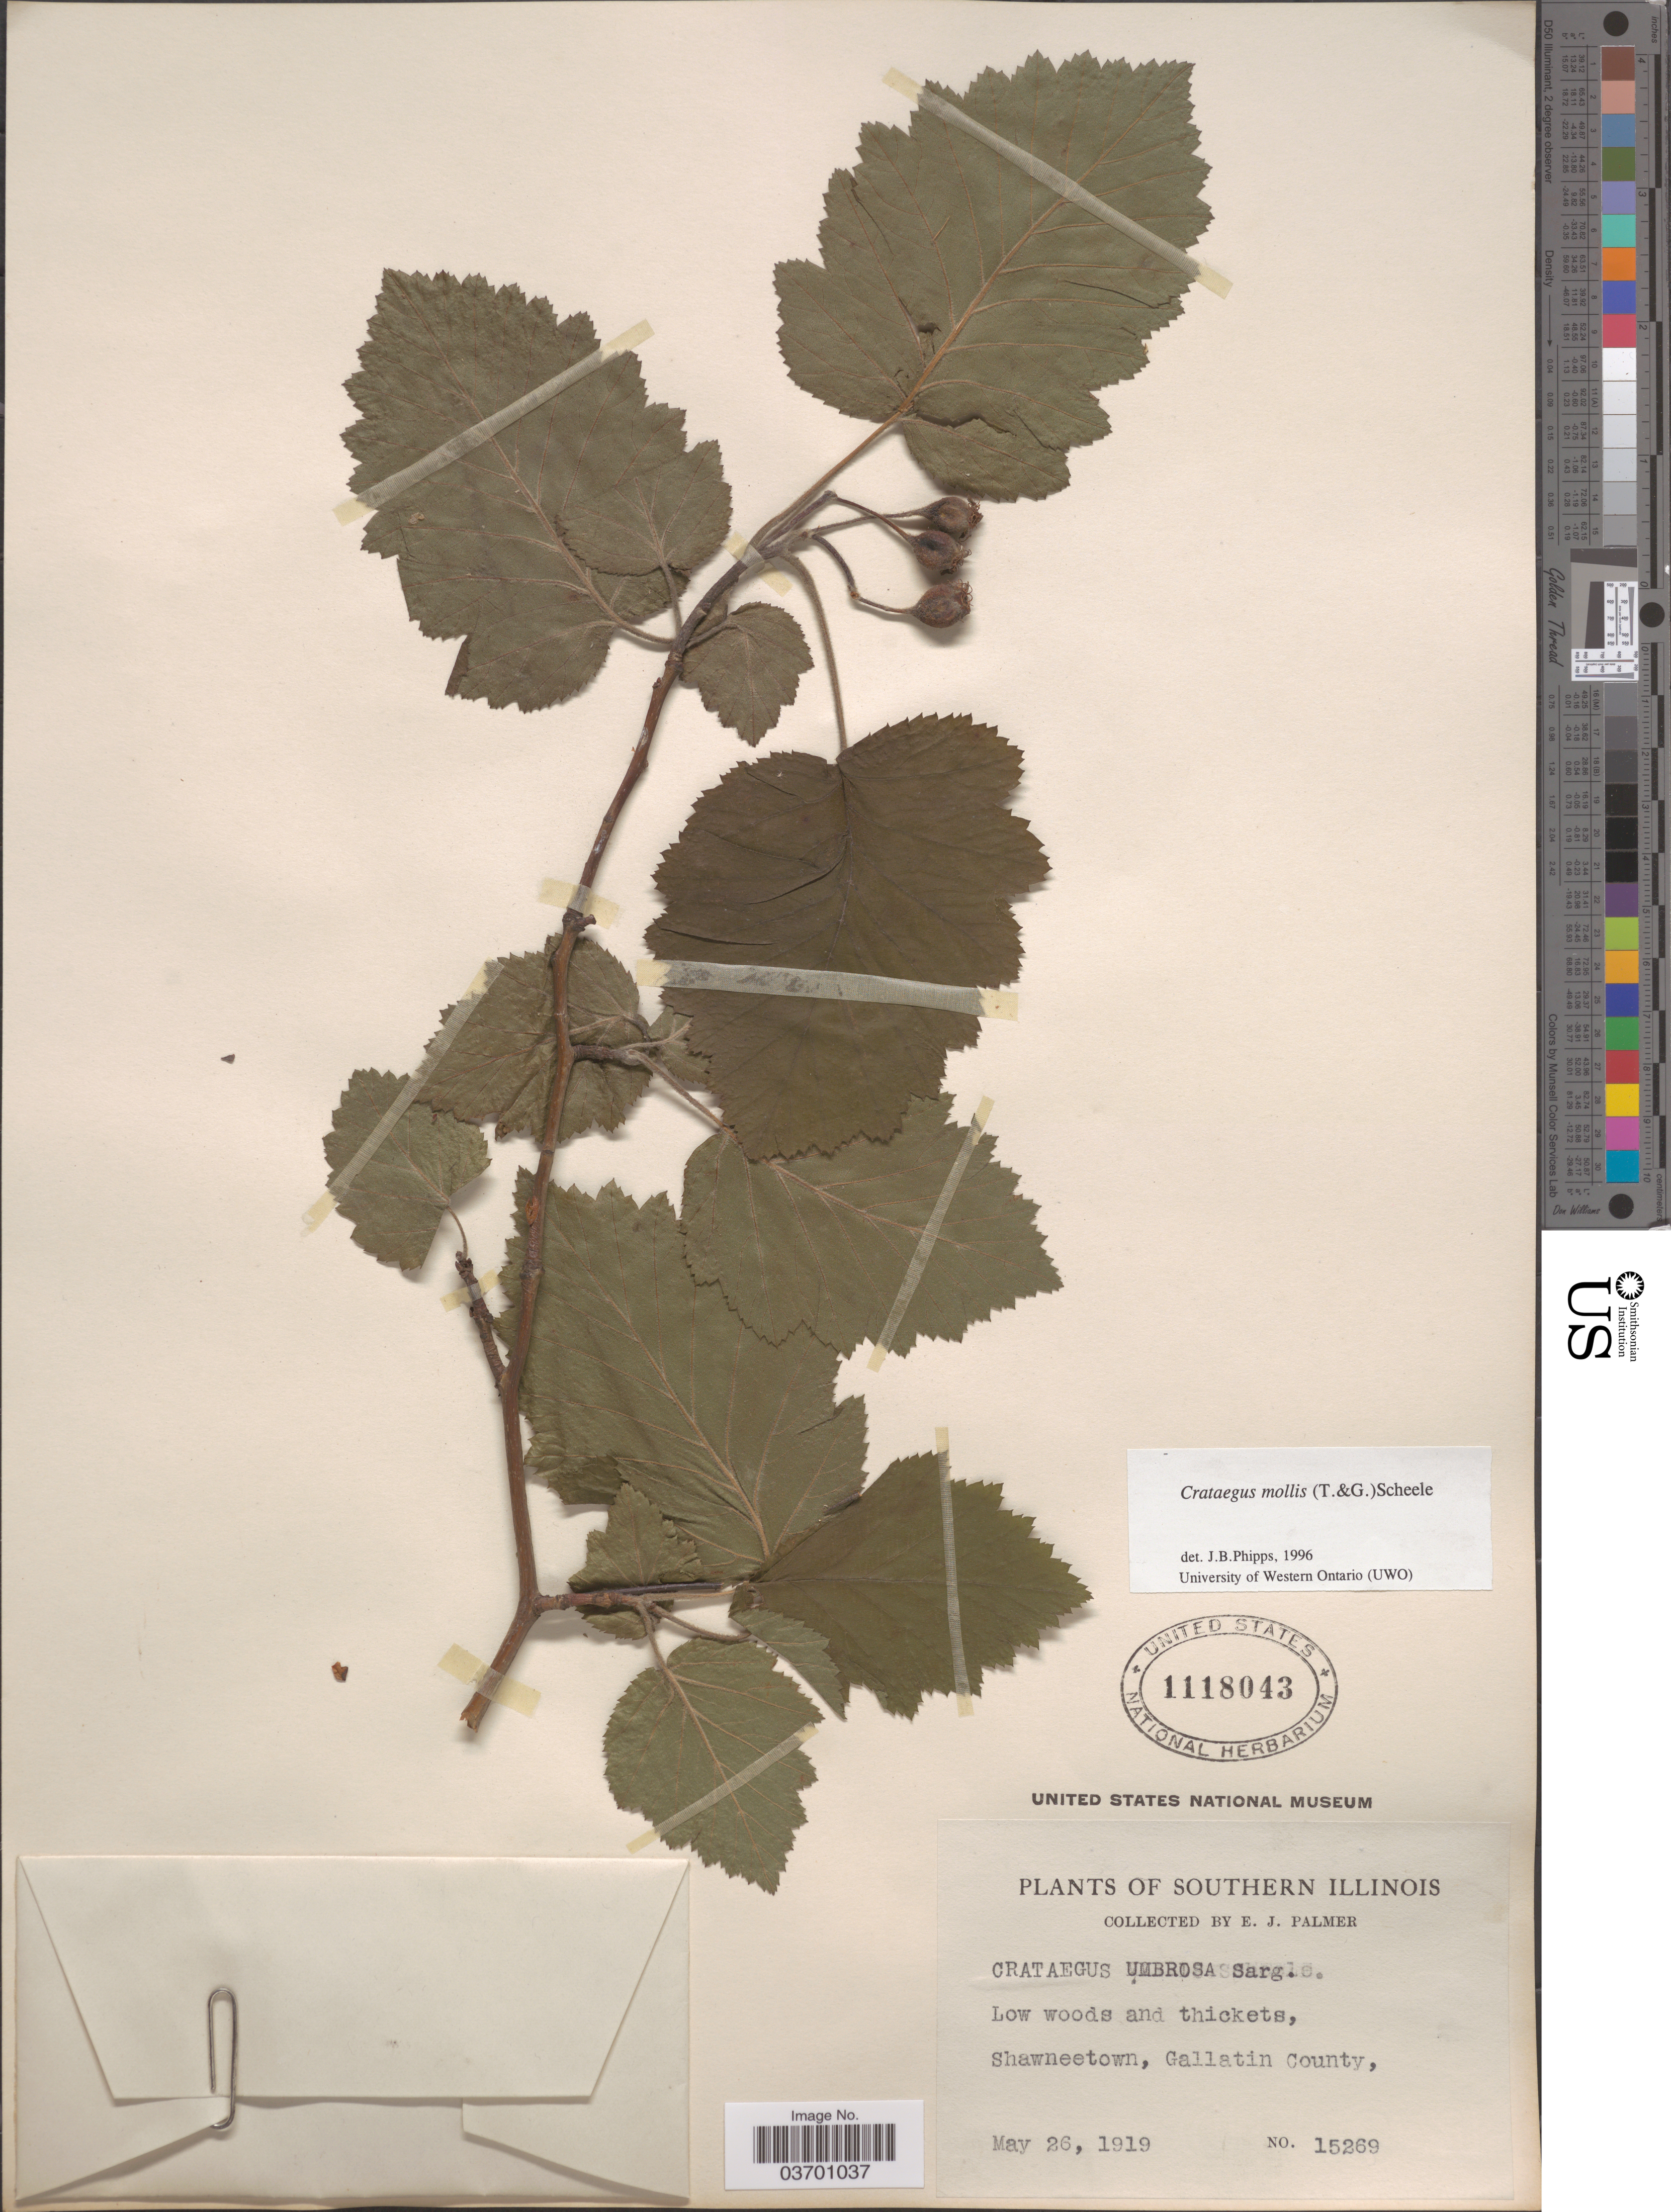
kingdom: Plantae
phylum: Tracheophyta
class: Magnoliopsida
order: Rosales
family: Rosaceae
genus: Crataegus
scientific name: Crataegus mollis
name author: (Torr. & A. Gray) Scheele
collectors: E. J. Palmer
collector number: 15269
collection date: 1919-05-26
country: United States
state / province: Illinois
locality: Southern Illinois. Shawneetown, Gallatin County.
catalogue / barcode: US 1118043